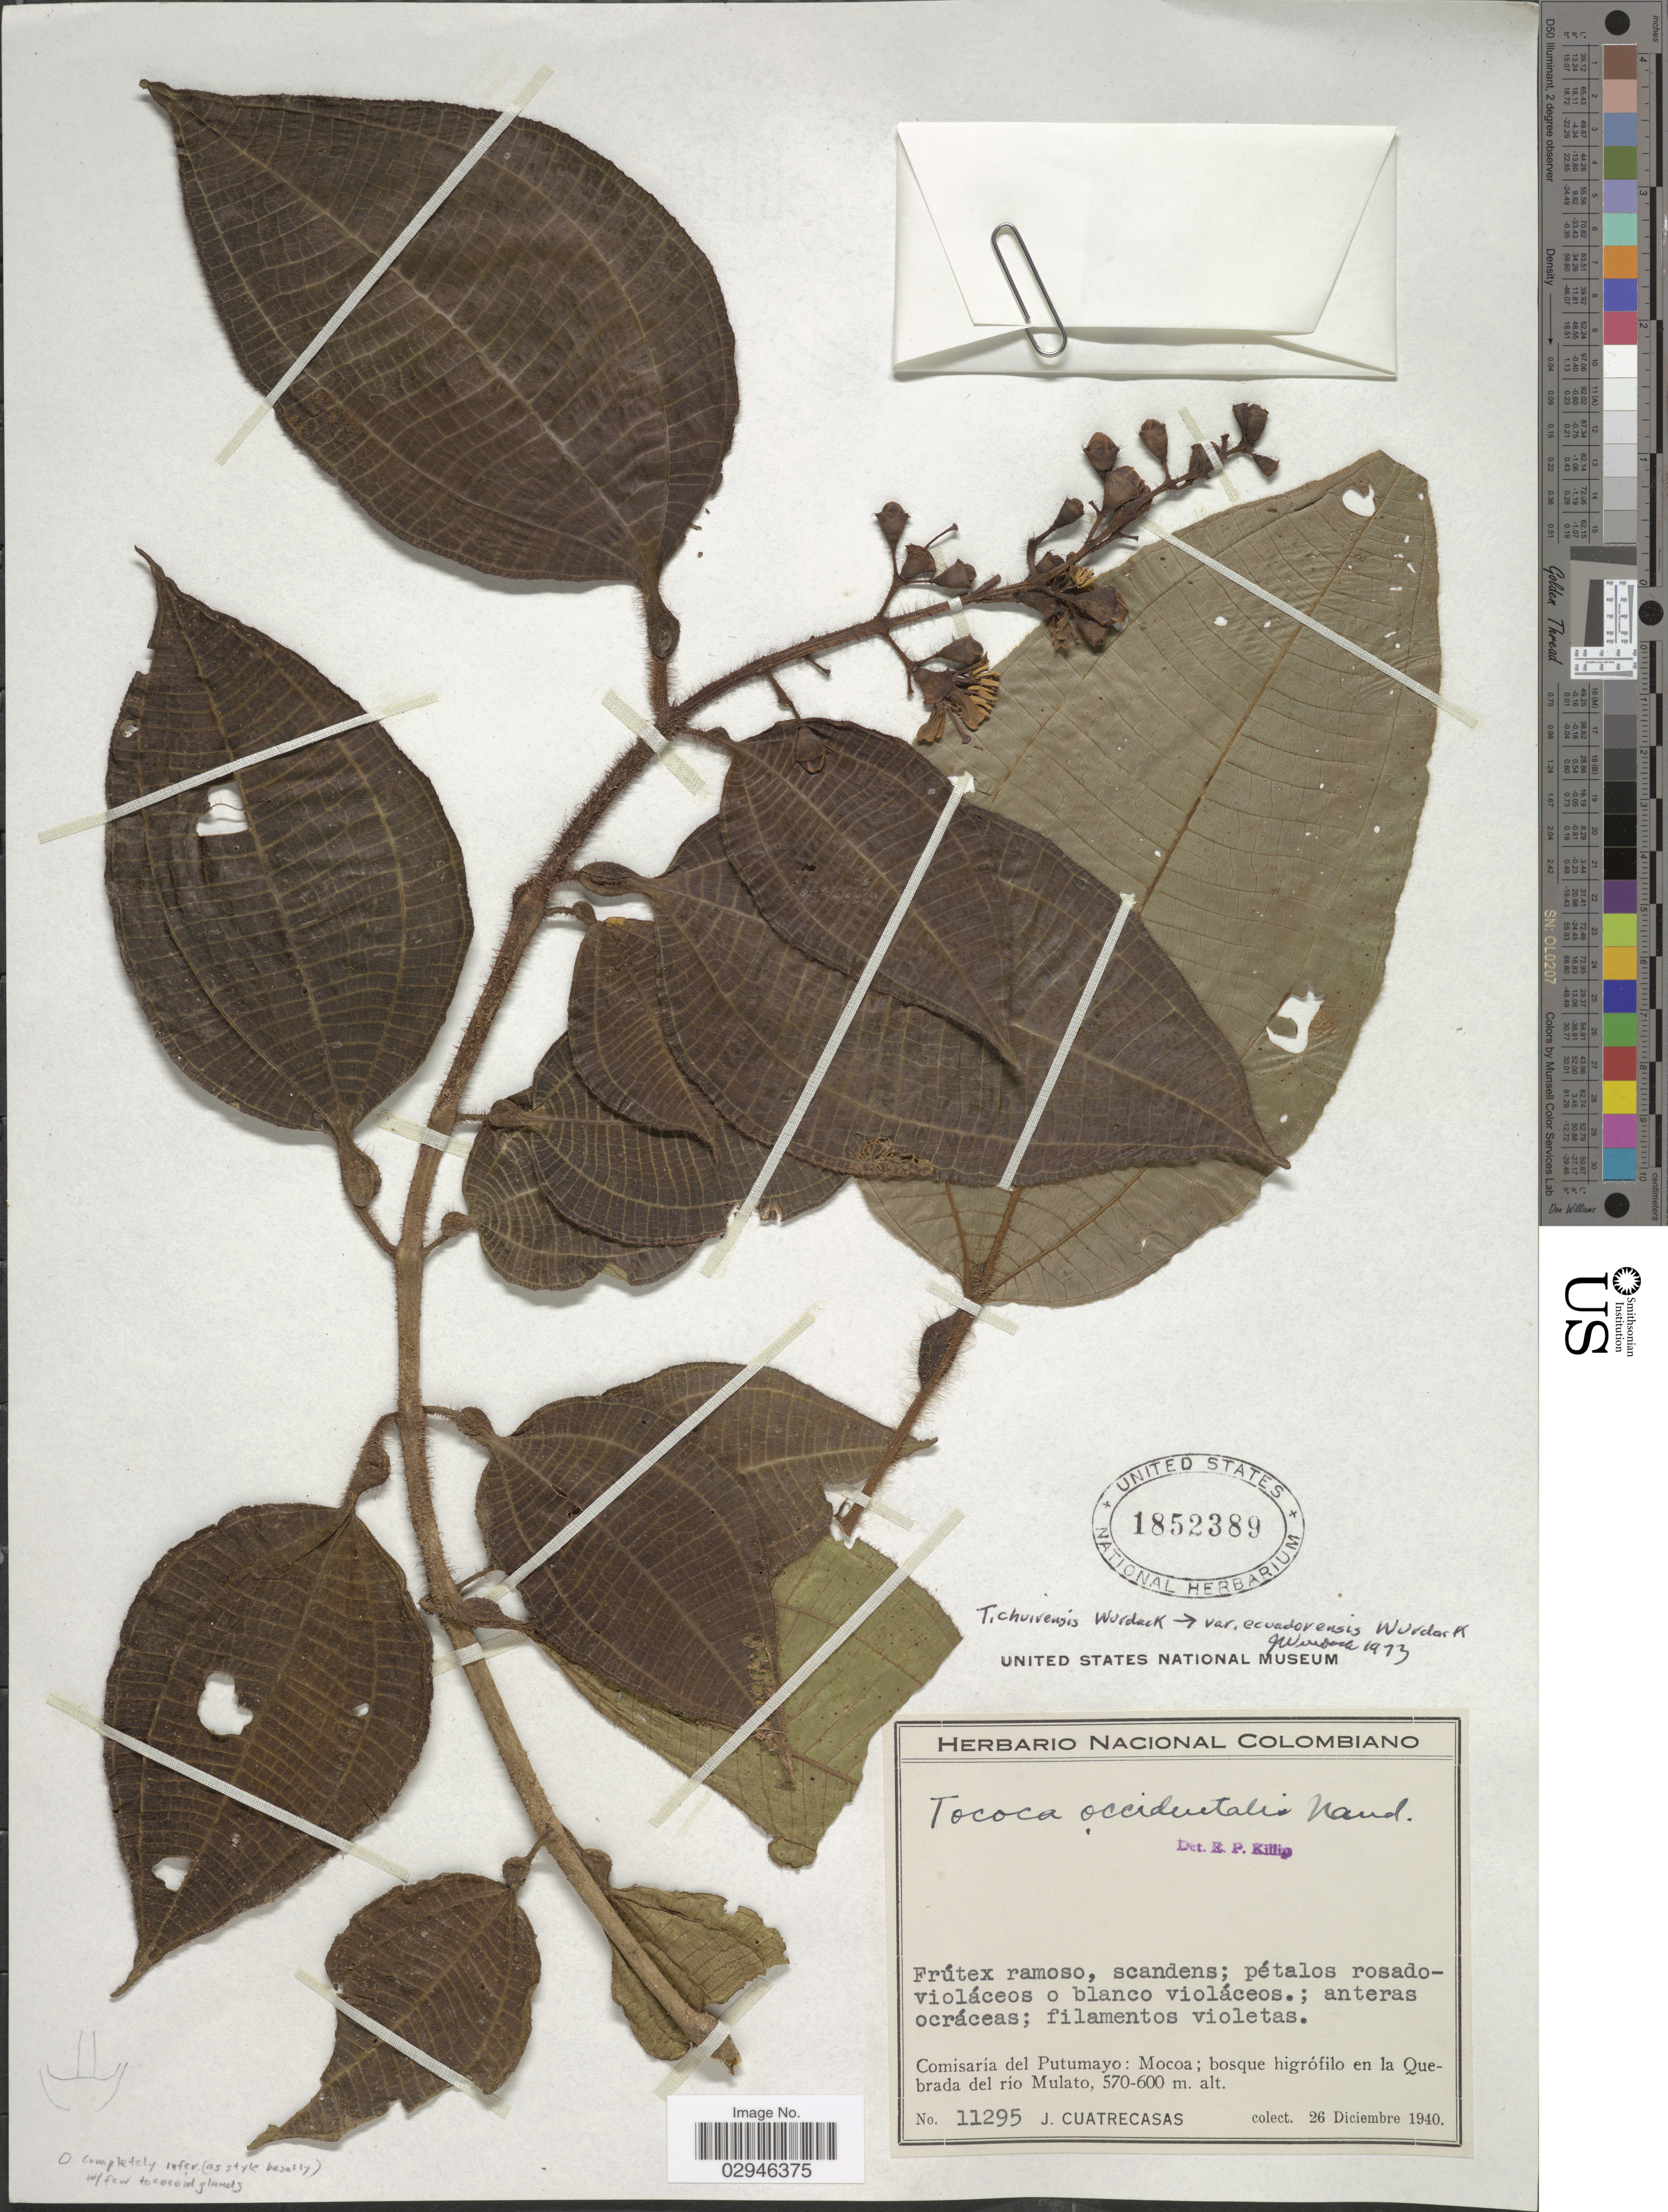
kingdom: Plantae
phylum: Tracheophyta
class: Magnoliopsida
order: Myrtales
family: Melastomataceae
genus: Tococa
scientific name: Tococa chuivensis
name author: Wurdack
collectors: J. Cuatrecasas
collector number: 11295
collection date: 1940-12-26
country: Colombia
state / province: Putumayo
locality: Comisaría del Putumayo: Mocoa; bosque higrófilo en la Quebrada del río Mulato.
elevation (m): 570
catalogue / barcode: US 1852389